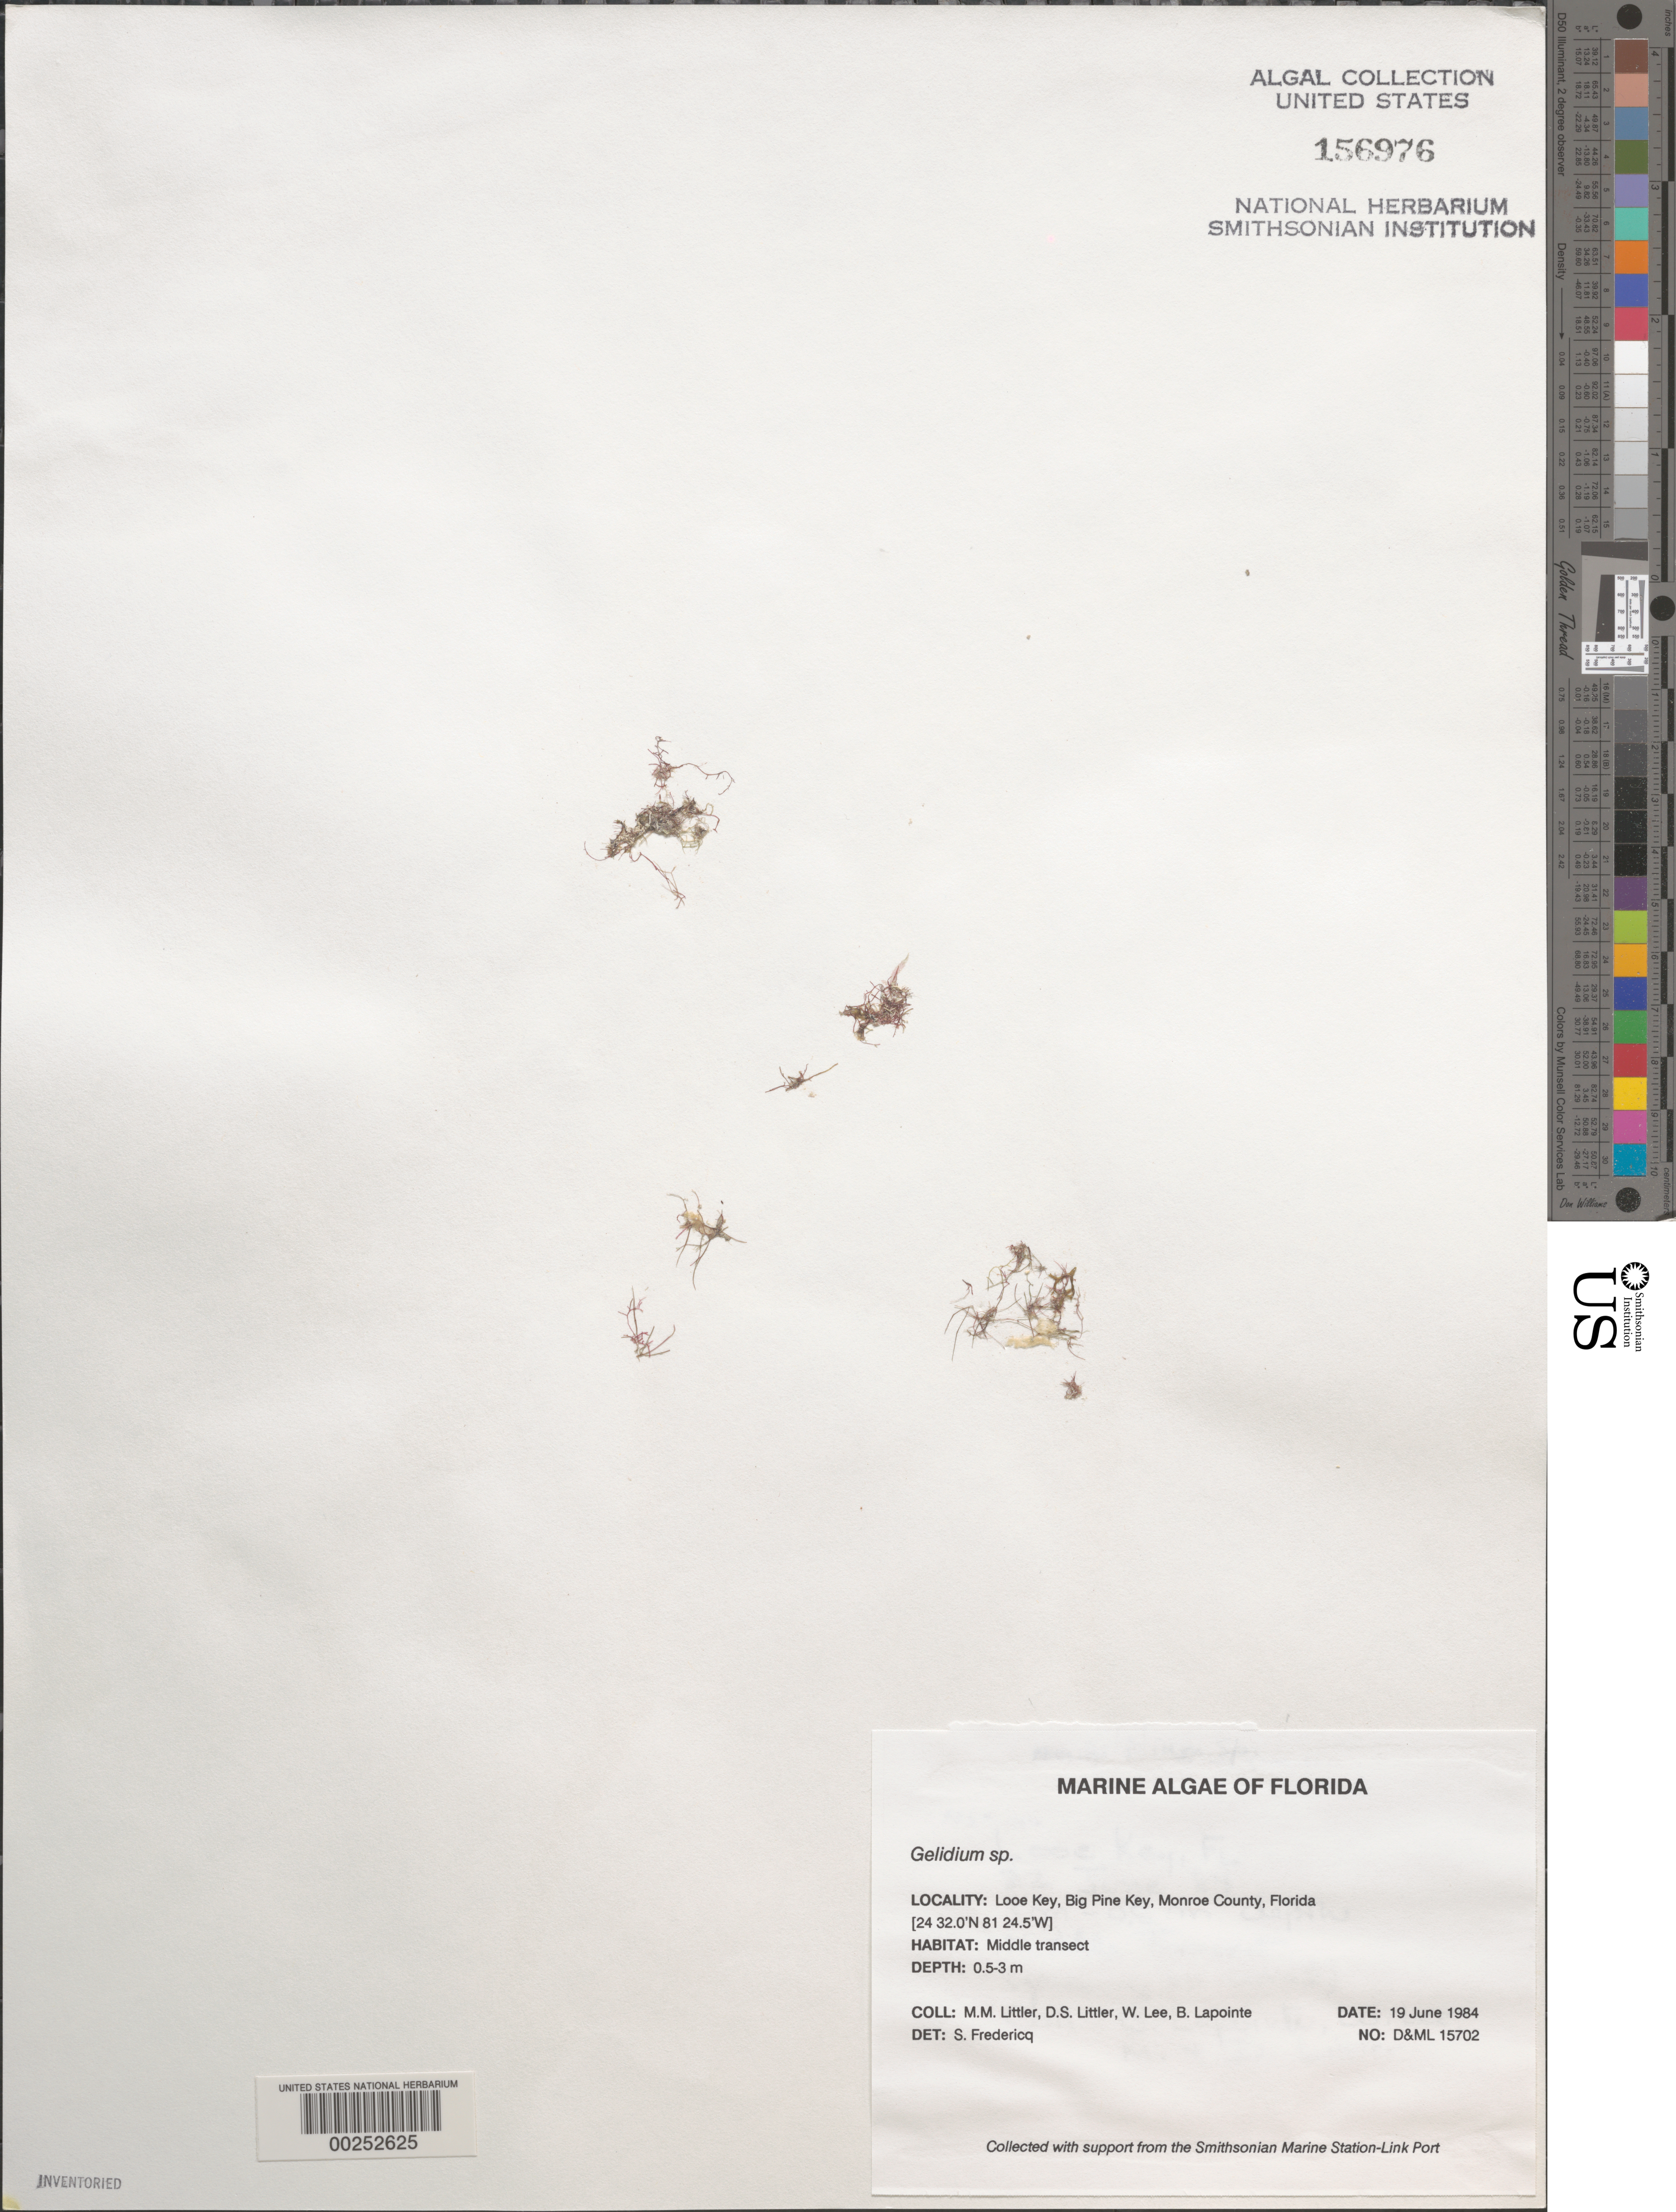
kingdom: Plantae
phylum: Rhodophyta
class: Florideophyceae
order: Gelidiales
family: Gelidiaceae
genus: Gelidium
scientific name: Gelidium sp.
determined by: Fredericq, S.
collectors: M. M. Littler, D. S. Littler, W. Lee & B. Lapointe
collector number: D&ML 15702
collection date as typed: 19 Jun 1984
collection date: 1984-06-19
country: United States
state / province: Florida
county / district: Monroe County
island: Looe Key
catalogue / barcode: US 156976